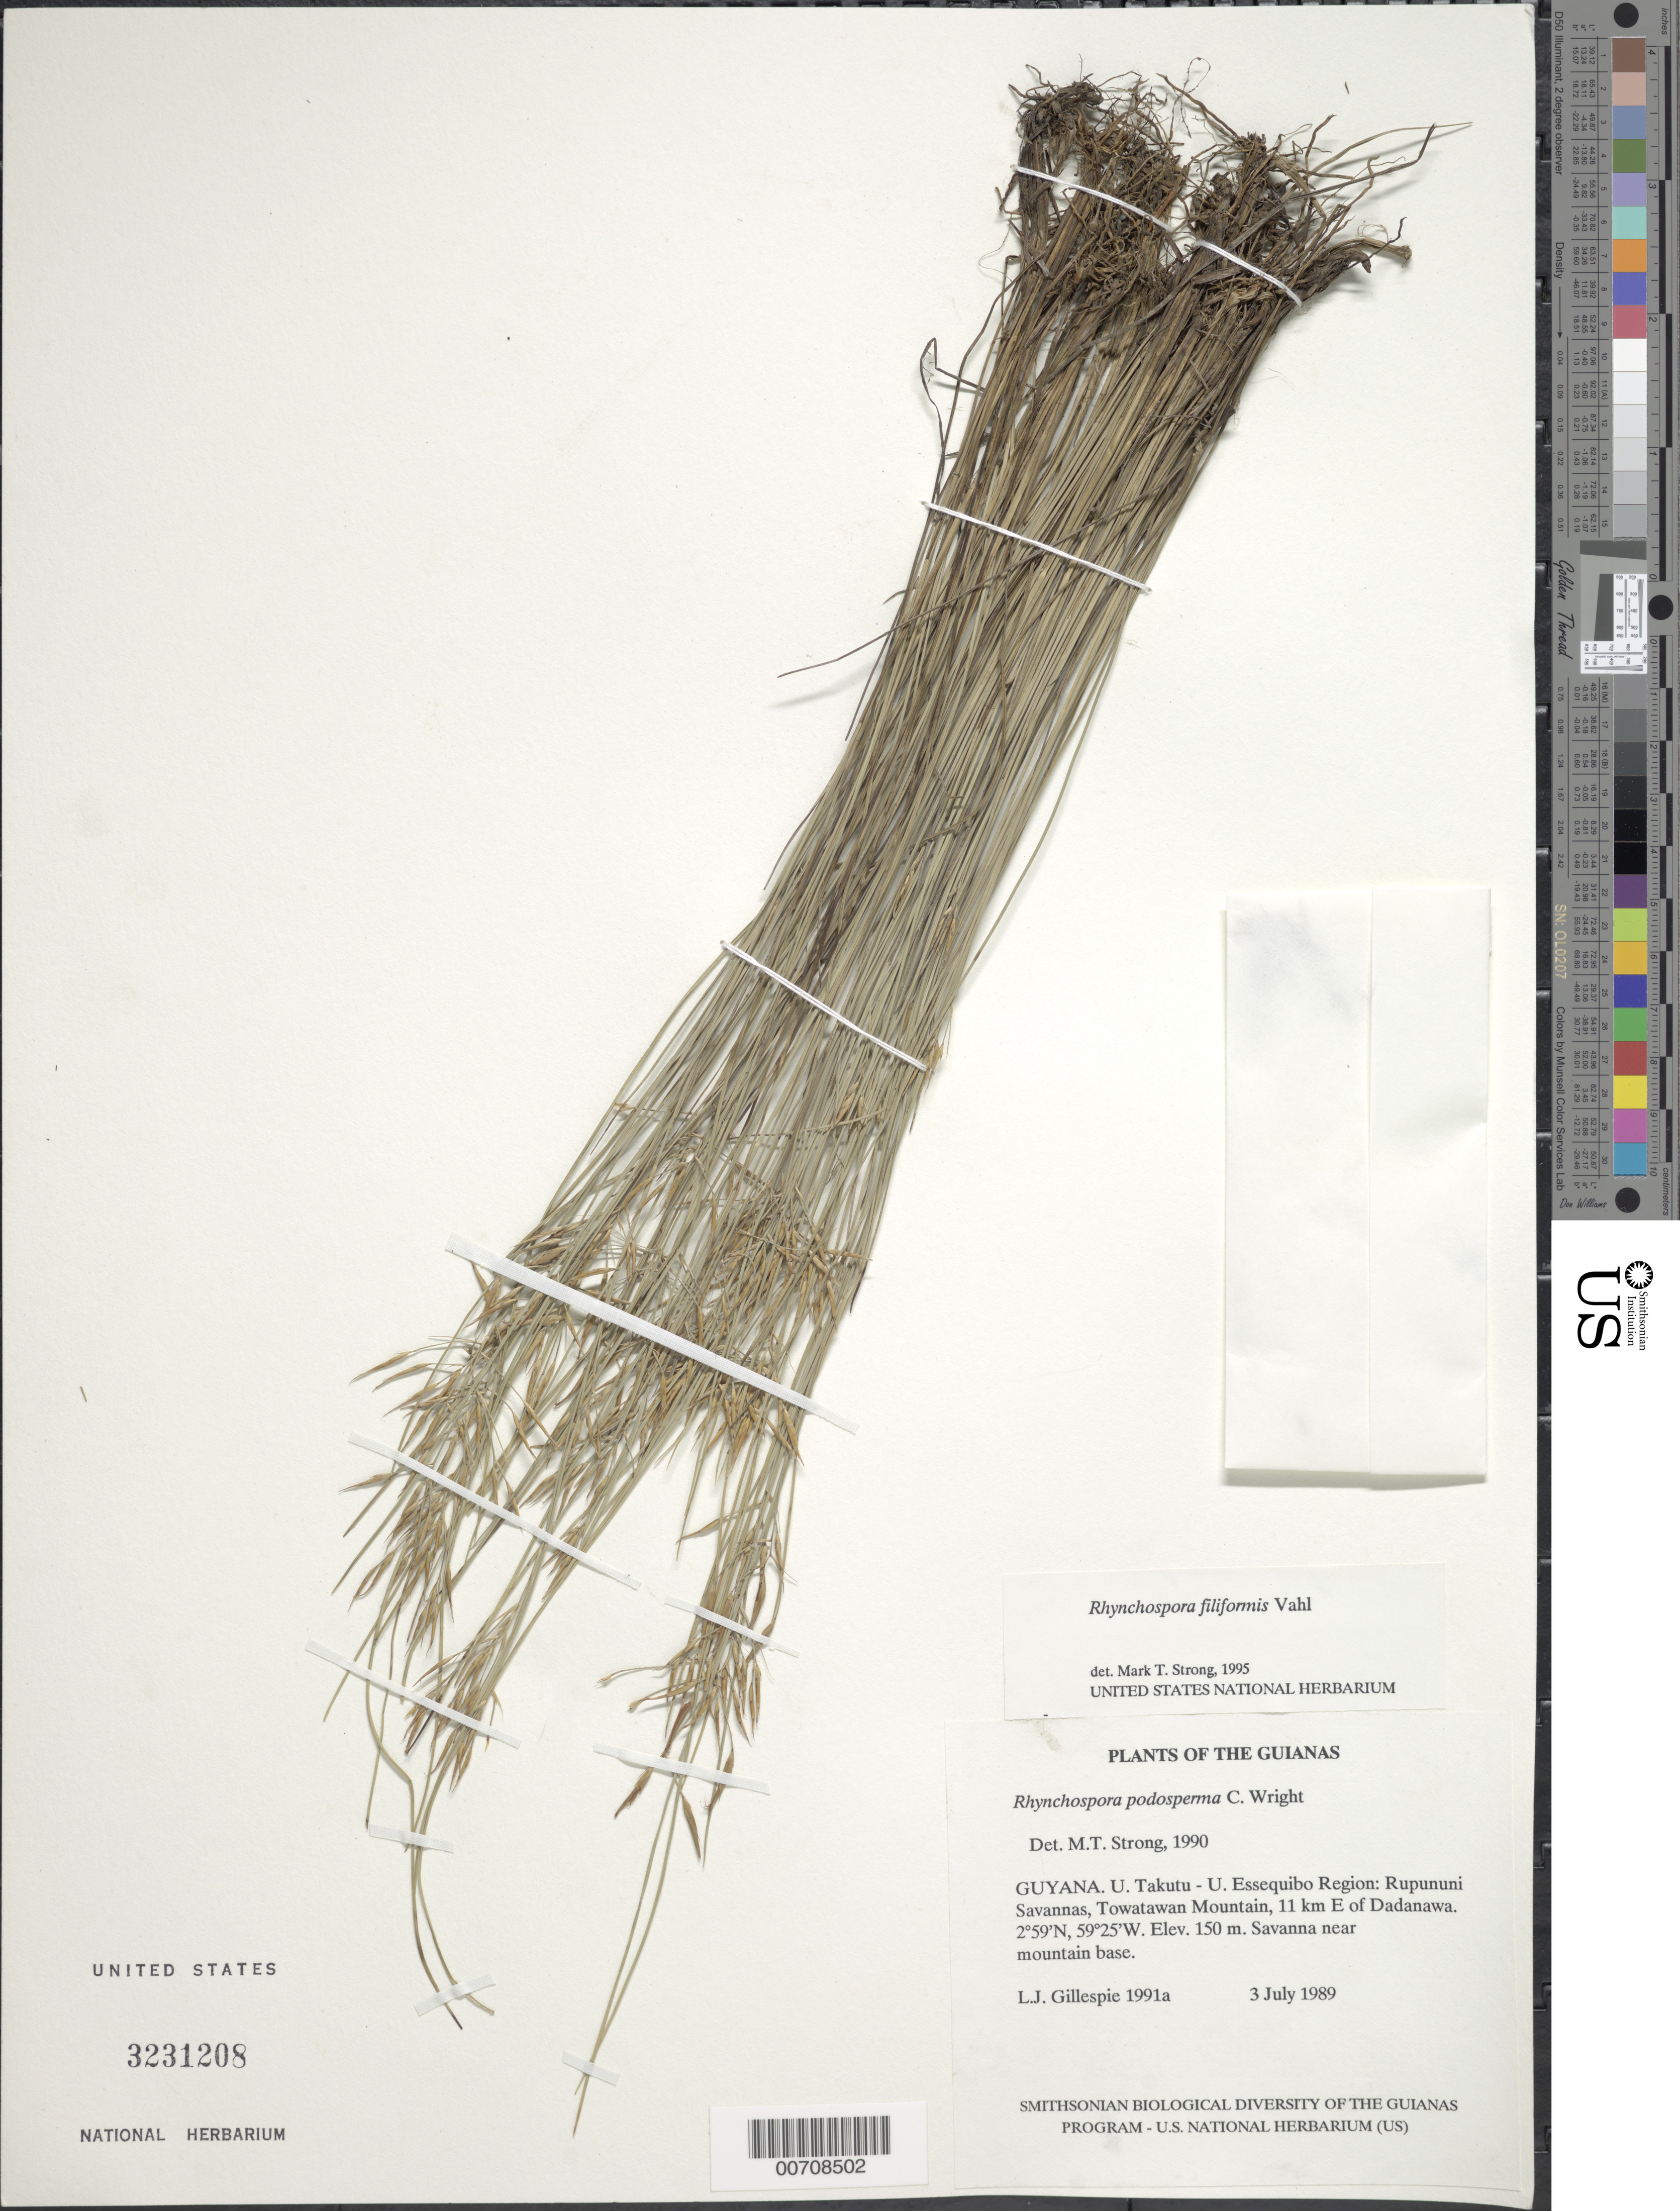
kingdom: Plantae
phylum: Tracheophyta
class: Liliopsida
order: Poales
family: Cyperaceae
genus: Rhynchospora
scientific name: Rhynchospora filiformis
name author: Vahl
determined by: Strong, M. T., (US), Smithsonian Institution - National Museum of Natural History (UNITED STATES)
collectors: L. J. Gillespie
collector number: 1991 a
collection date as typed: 3 July 1989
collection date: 1989-07-03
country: Guyana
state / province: U. Takutu-U. Essequibo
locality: Rupununi Savanna, Towatawan Mt, 11 km E of Dadanawa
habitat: Savanna near mountain base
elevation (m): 150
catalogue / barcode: US 3231208